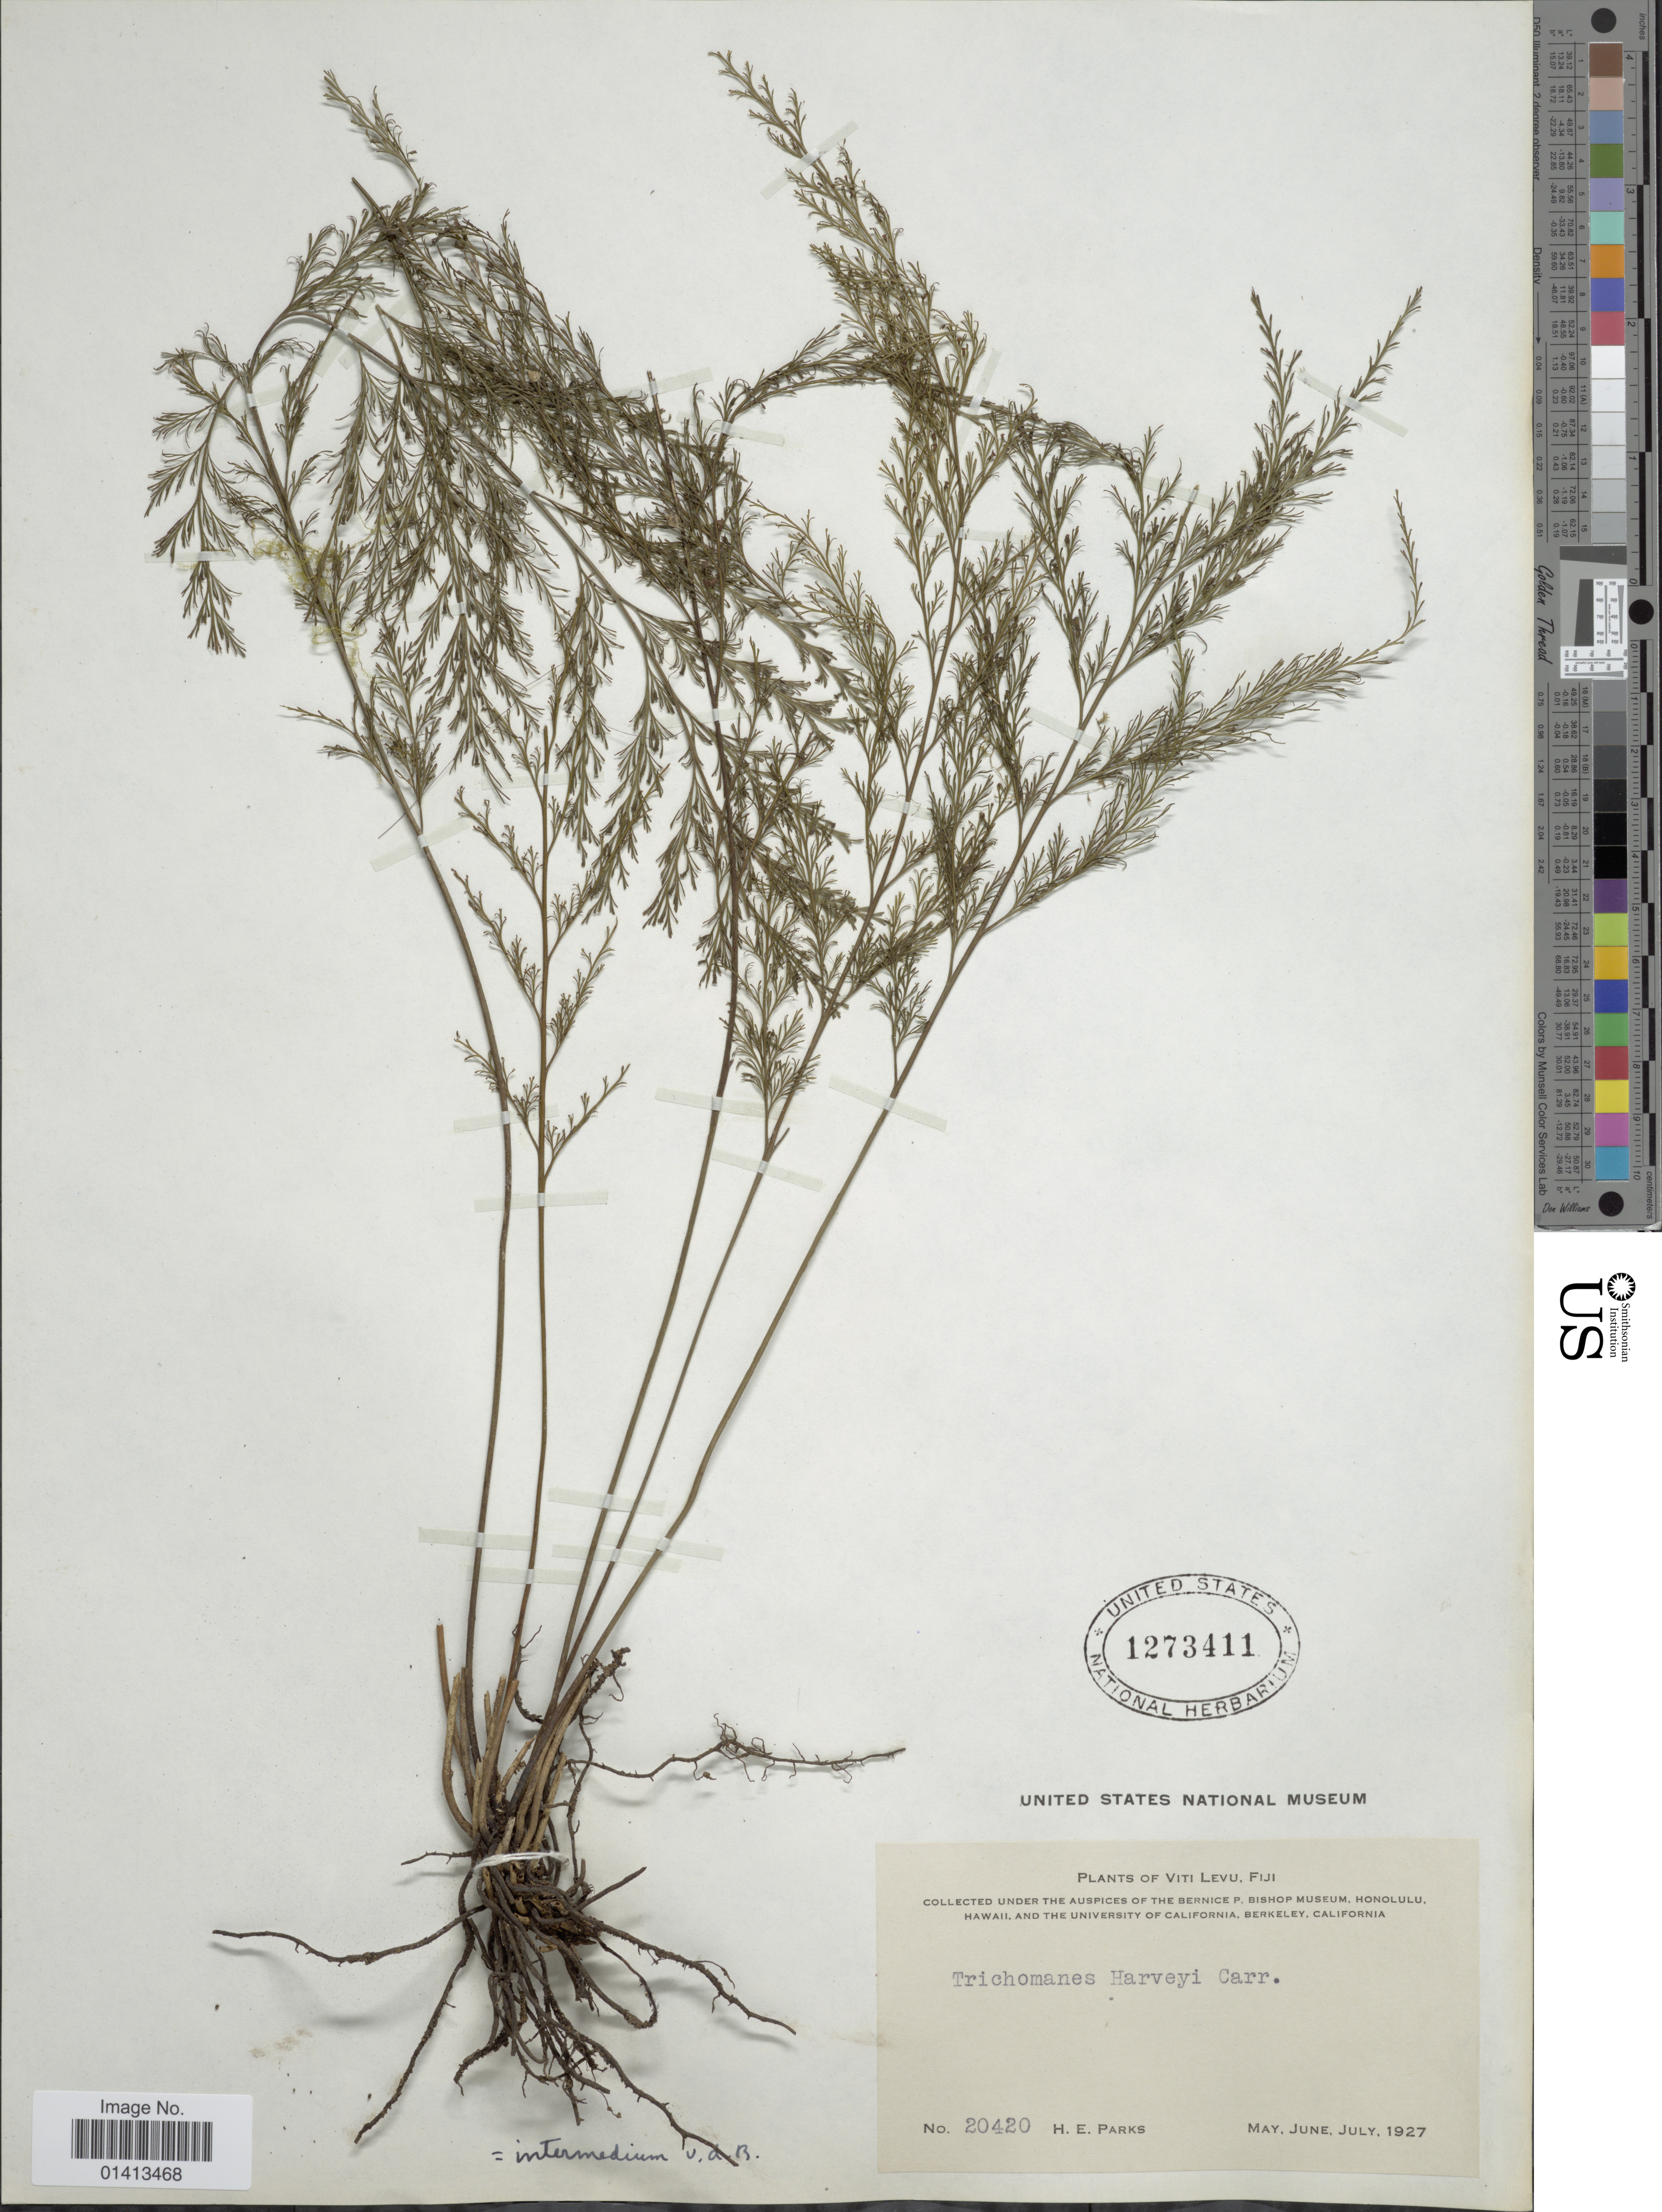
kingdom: Plantae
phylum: Tracheophyta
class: Polypodiopsida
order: Hymenophyllales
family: Hymenophyllaceae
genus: Crepidomanes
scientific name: Crepidomanes intermedium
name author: (Bosch) Ebihara & K. Iwats.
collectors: H. E. Parks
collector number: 20420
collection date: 1927-05/1927-07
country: Fiji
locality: Viti Levu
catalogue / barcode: US 1273411